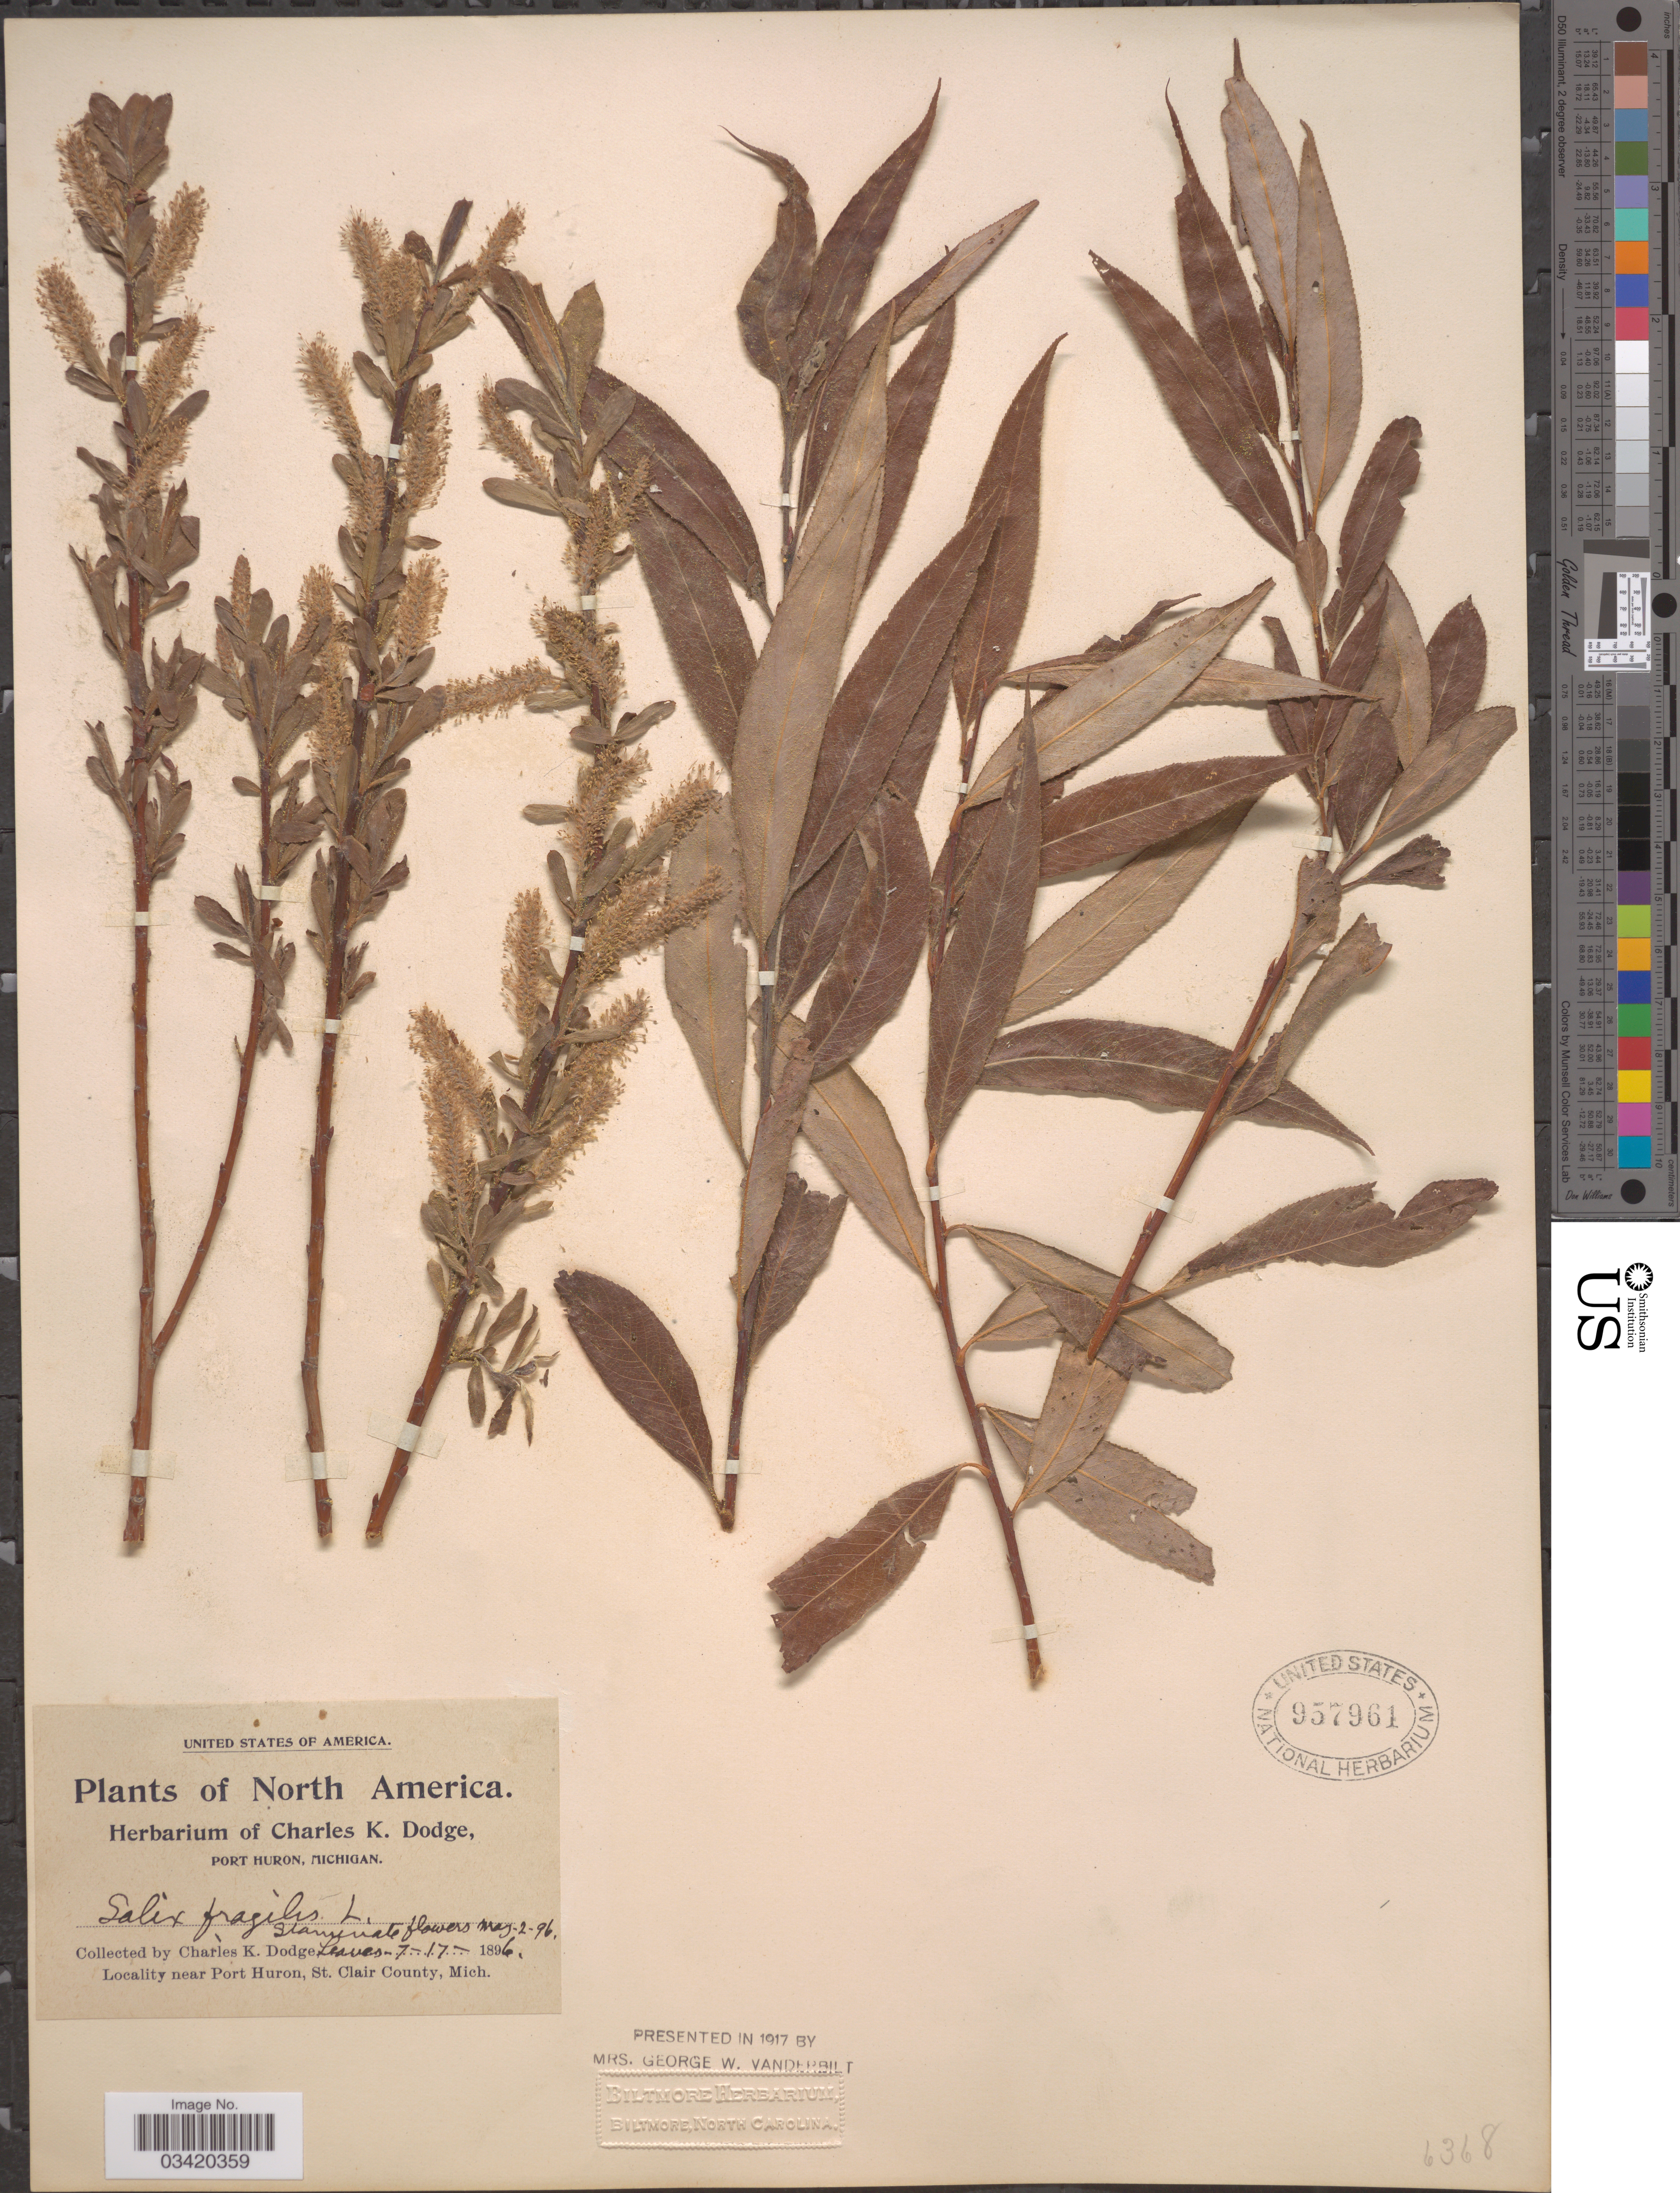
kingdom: Plantae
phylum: Tracheophyta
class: Magnoliopsida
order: Malpighiales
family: Salicaceae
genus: Salix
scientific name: Salix fragilis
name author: L.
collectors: C. K. Dodge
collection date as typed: Transcribed d/m/y: 2/5/96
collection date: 1896-07-17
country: United States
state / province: Michigan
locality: Near Port Huron, St. Clair County.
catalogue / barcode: US 957961